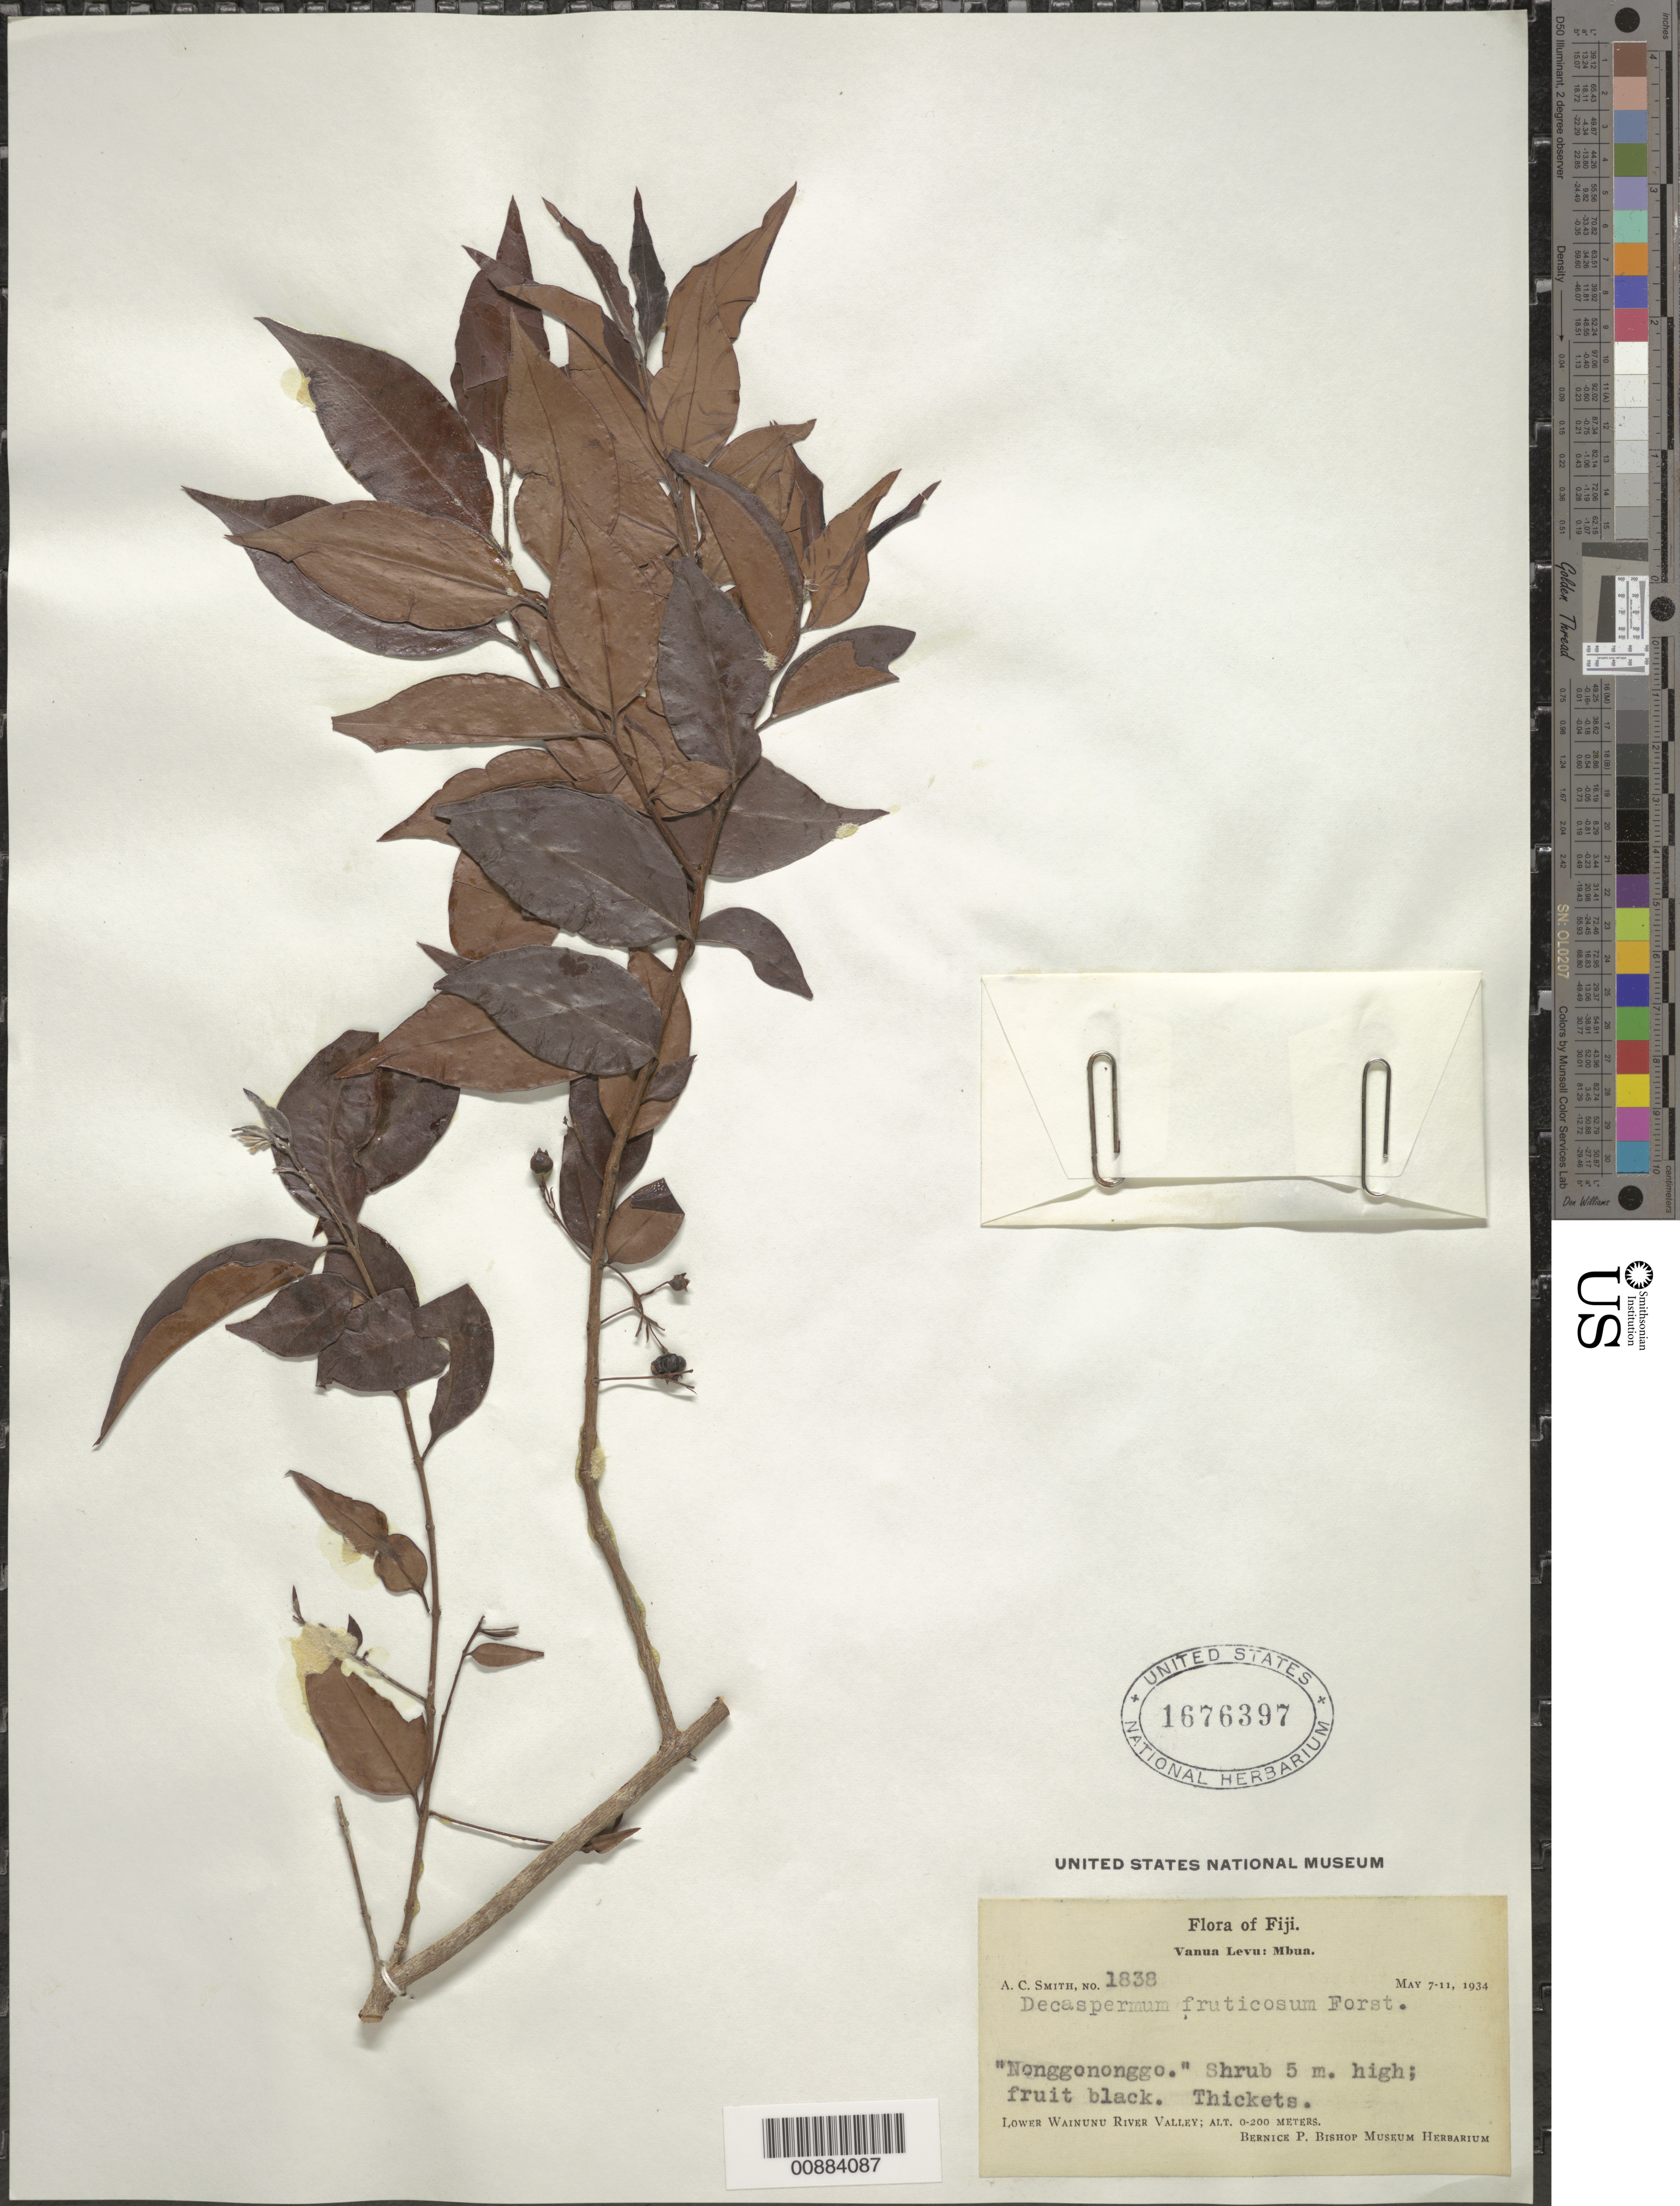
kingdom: Plantae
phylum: Tracheophyta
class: Magnoliopsida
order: Myrtales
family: Myrtaceae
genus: Decaspermum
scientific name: Decaspermum vitiense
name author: (A. Gray) Nied.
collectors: C. A. Smith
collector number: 1838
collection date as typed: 07 May 1934 to 11 May 1934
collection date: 1934-05-07/1934-05-11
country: Fiji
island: Vanua Levu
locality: Vanua Levu: Mbua, lower Wainunu River Valley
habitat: thickets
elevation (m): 0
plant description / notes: cited by A.J. Scott, Kew Bull. 34(1): 65. 1979.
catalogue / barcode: US 1676397